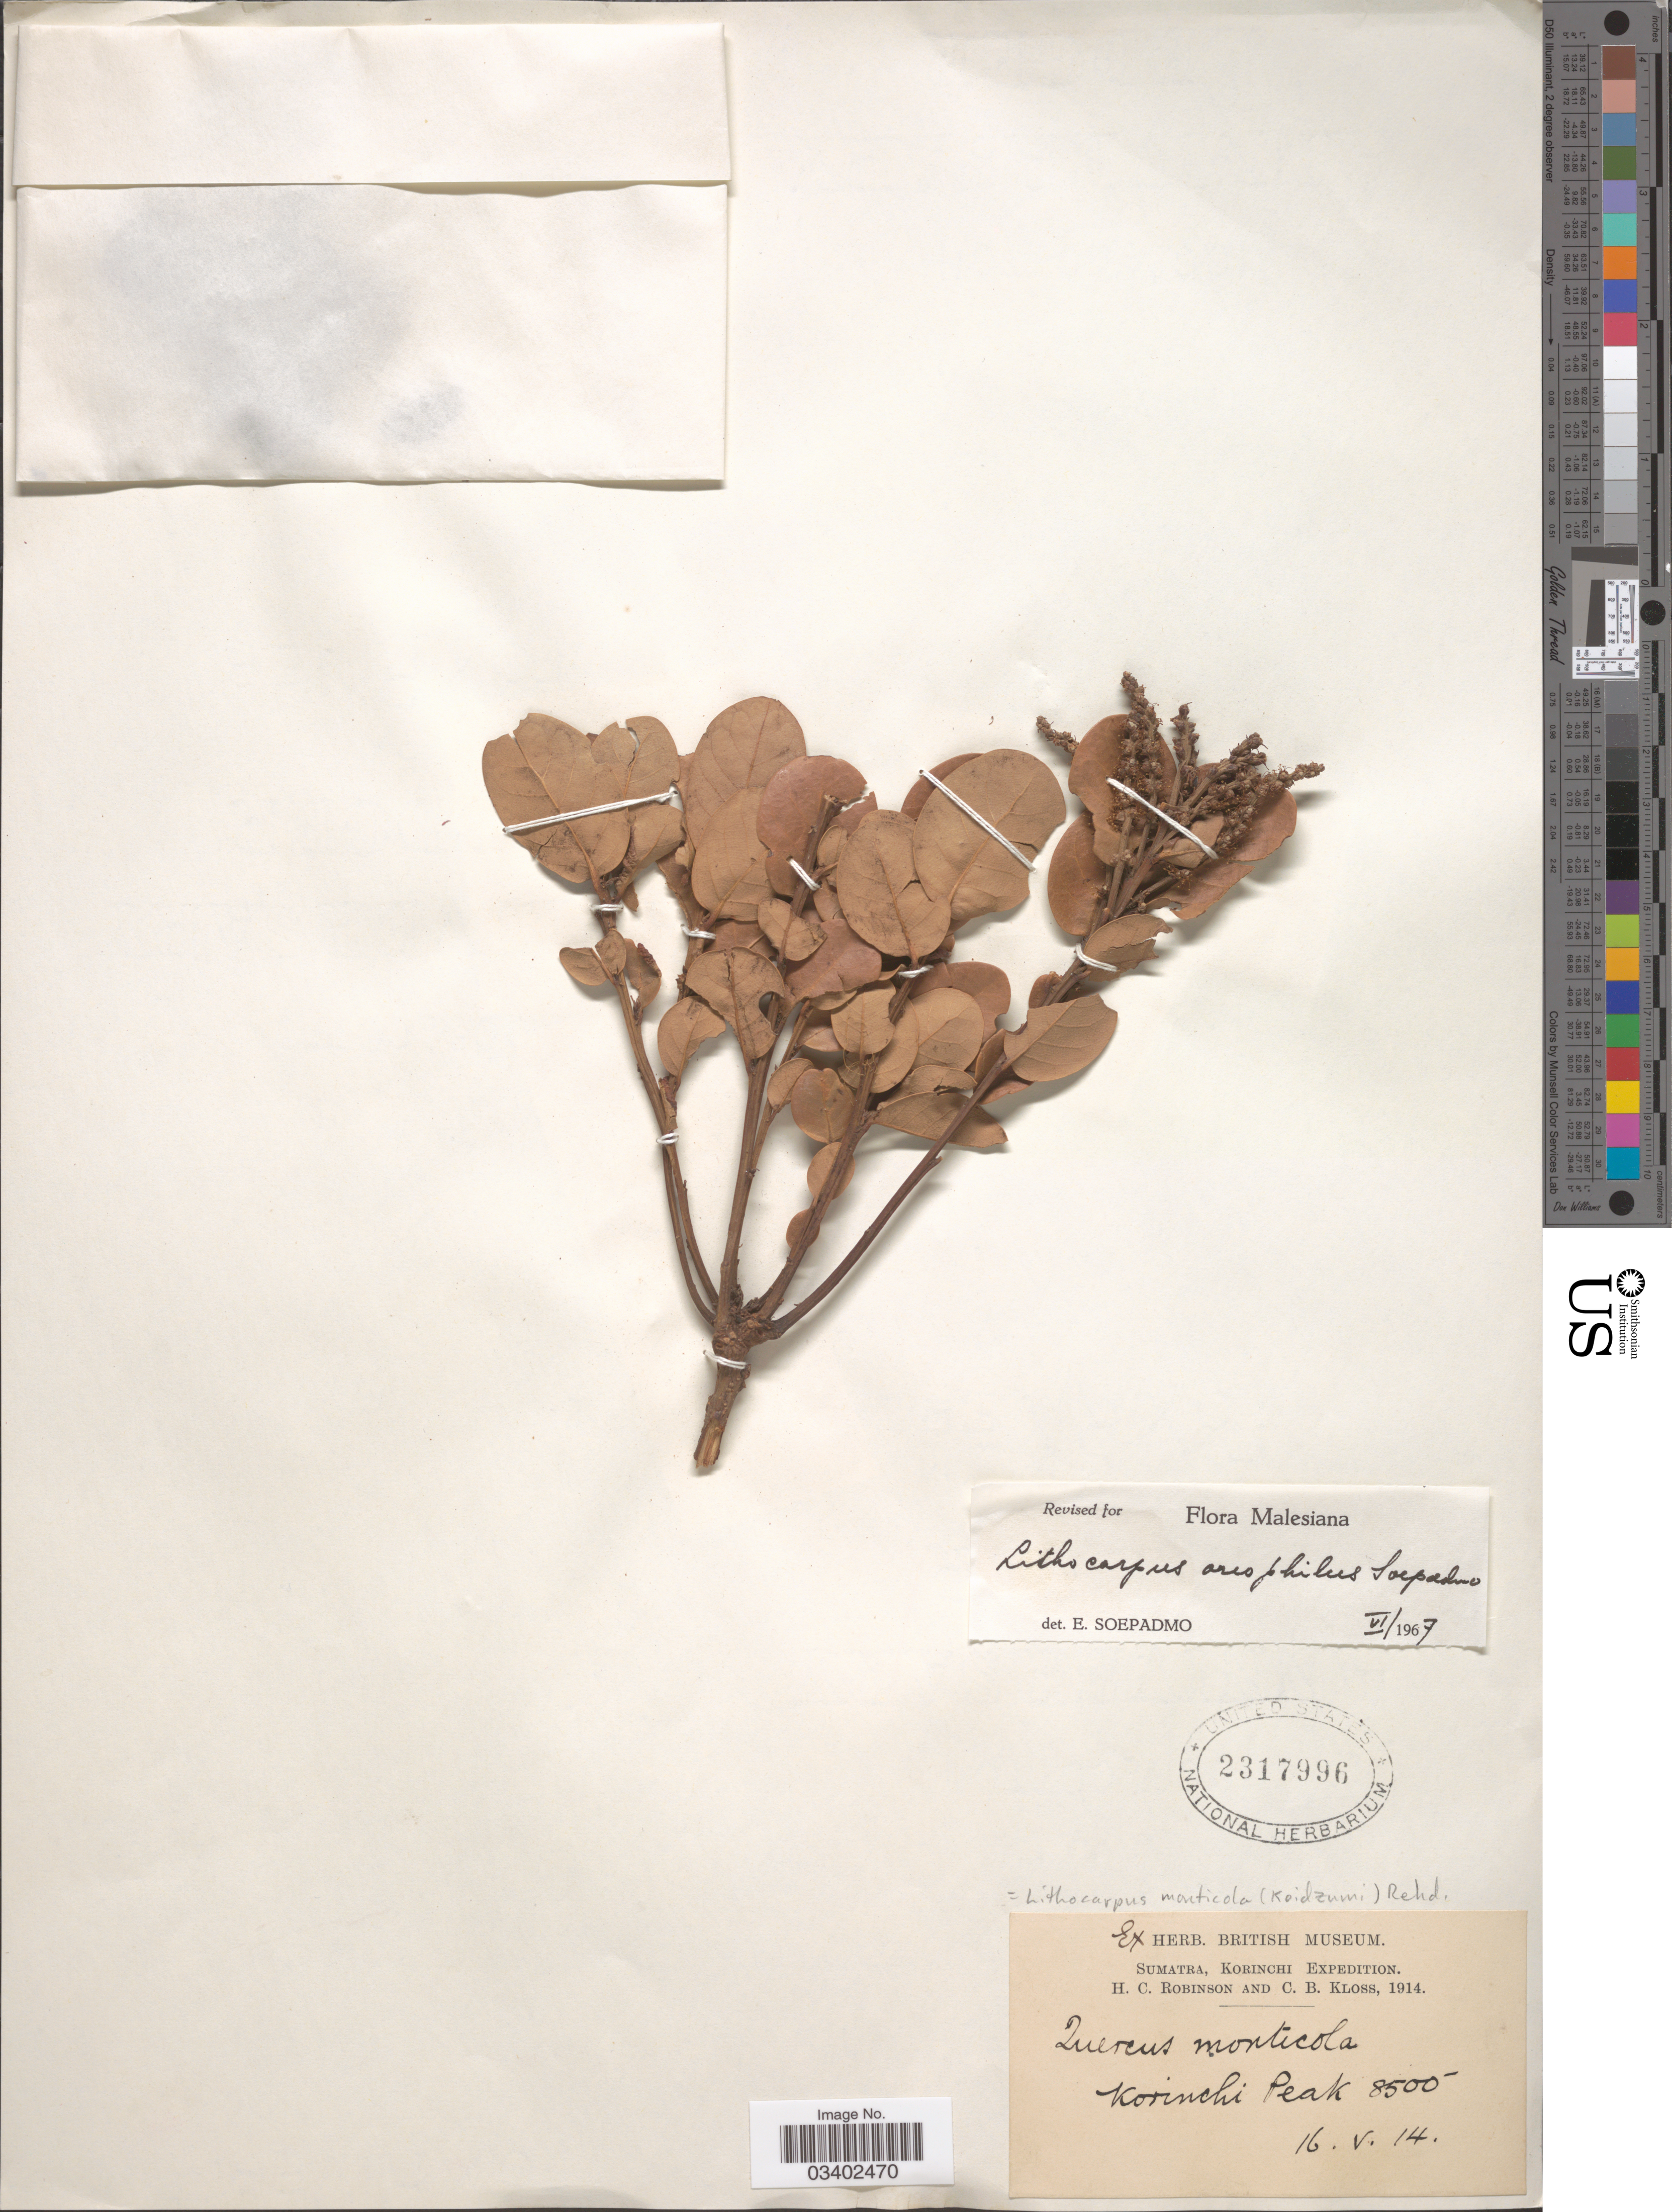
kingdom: Plantae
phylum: Tracheophyta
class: Magnoliopsida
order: Fagales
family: Fagaceae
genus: Lithocarpus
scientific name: Lithocarpus monticolus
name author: (Koidz.) Rehder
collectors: H. C. Robinson & C. Kloss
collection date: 1914-05-16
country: Indonesia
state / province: Sumatra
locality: Korinchi. Korinchi Peak.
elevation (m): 2591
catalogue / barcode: US 2317996